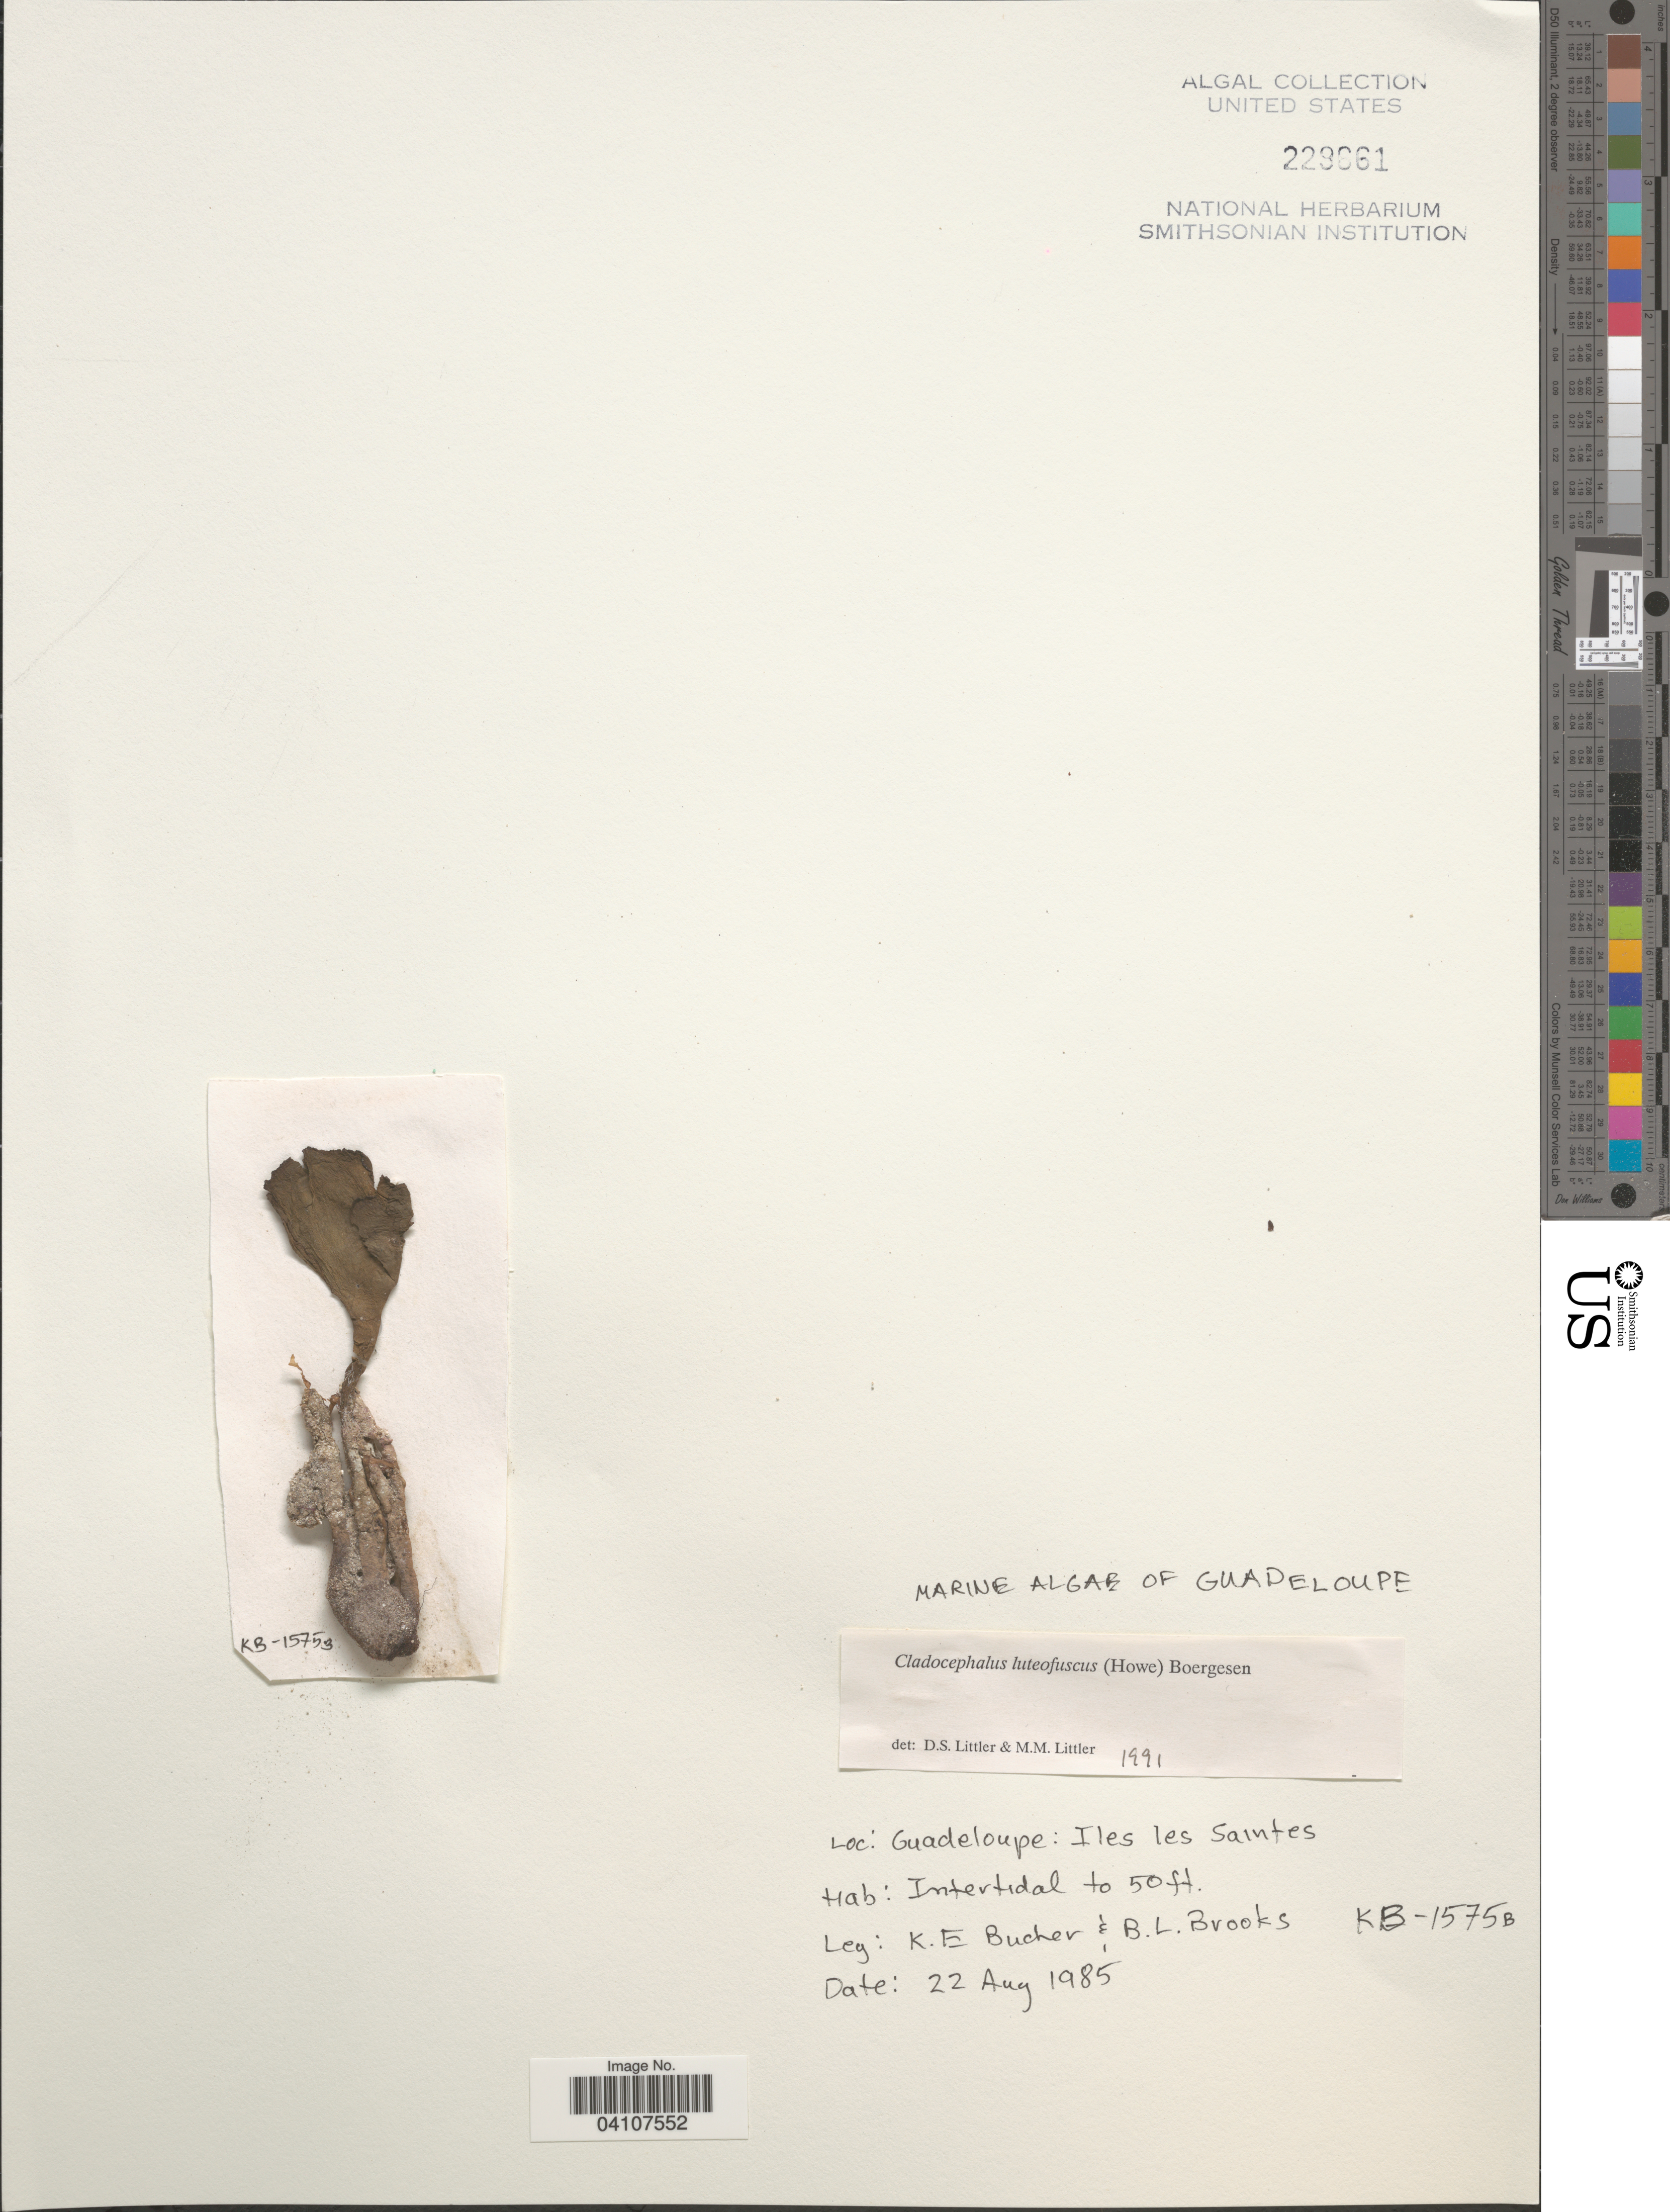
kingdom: Plantae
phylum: Chlorophyta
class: Ulvophyceae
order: Bryopsidales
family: Dichotomosiphonaceae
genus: Cladocephalus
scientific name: Cladocephalus luteofuscus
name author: (P. Crouan & H. Crouan) Børgesen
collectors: K. E. Bucher & B. Brooks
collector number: KB-1575B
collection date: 1985-08-22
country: Guadeloupe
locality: Iles les Saintes.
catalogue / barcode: US 229661